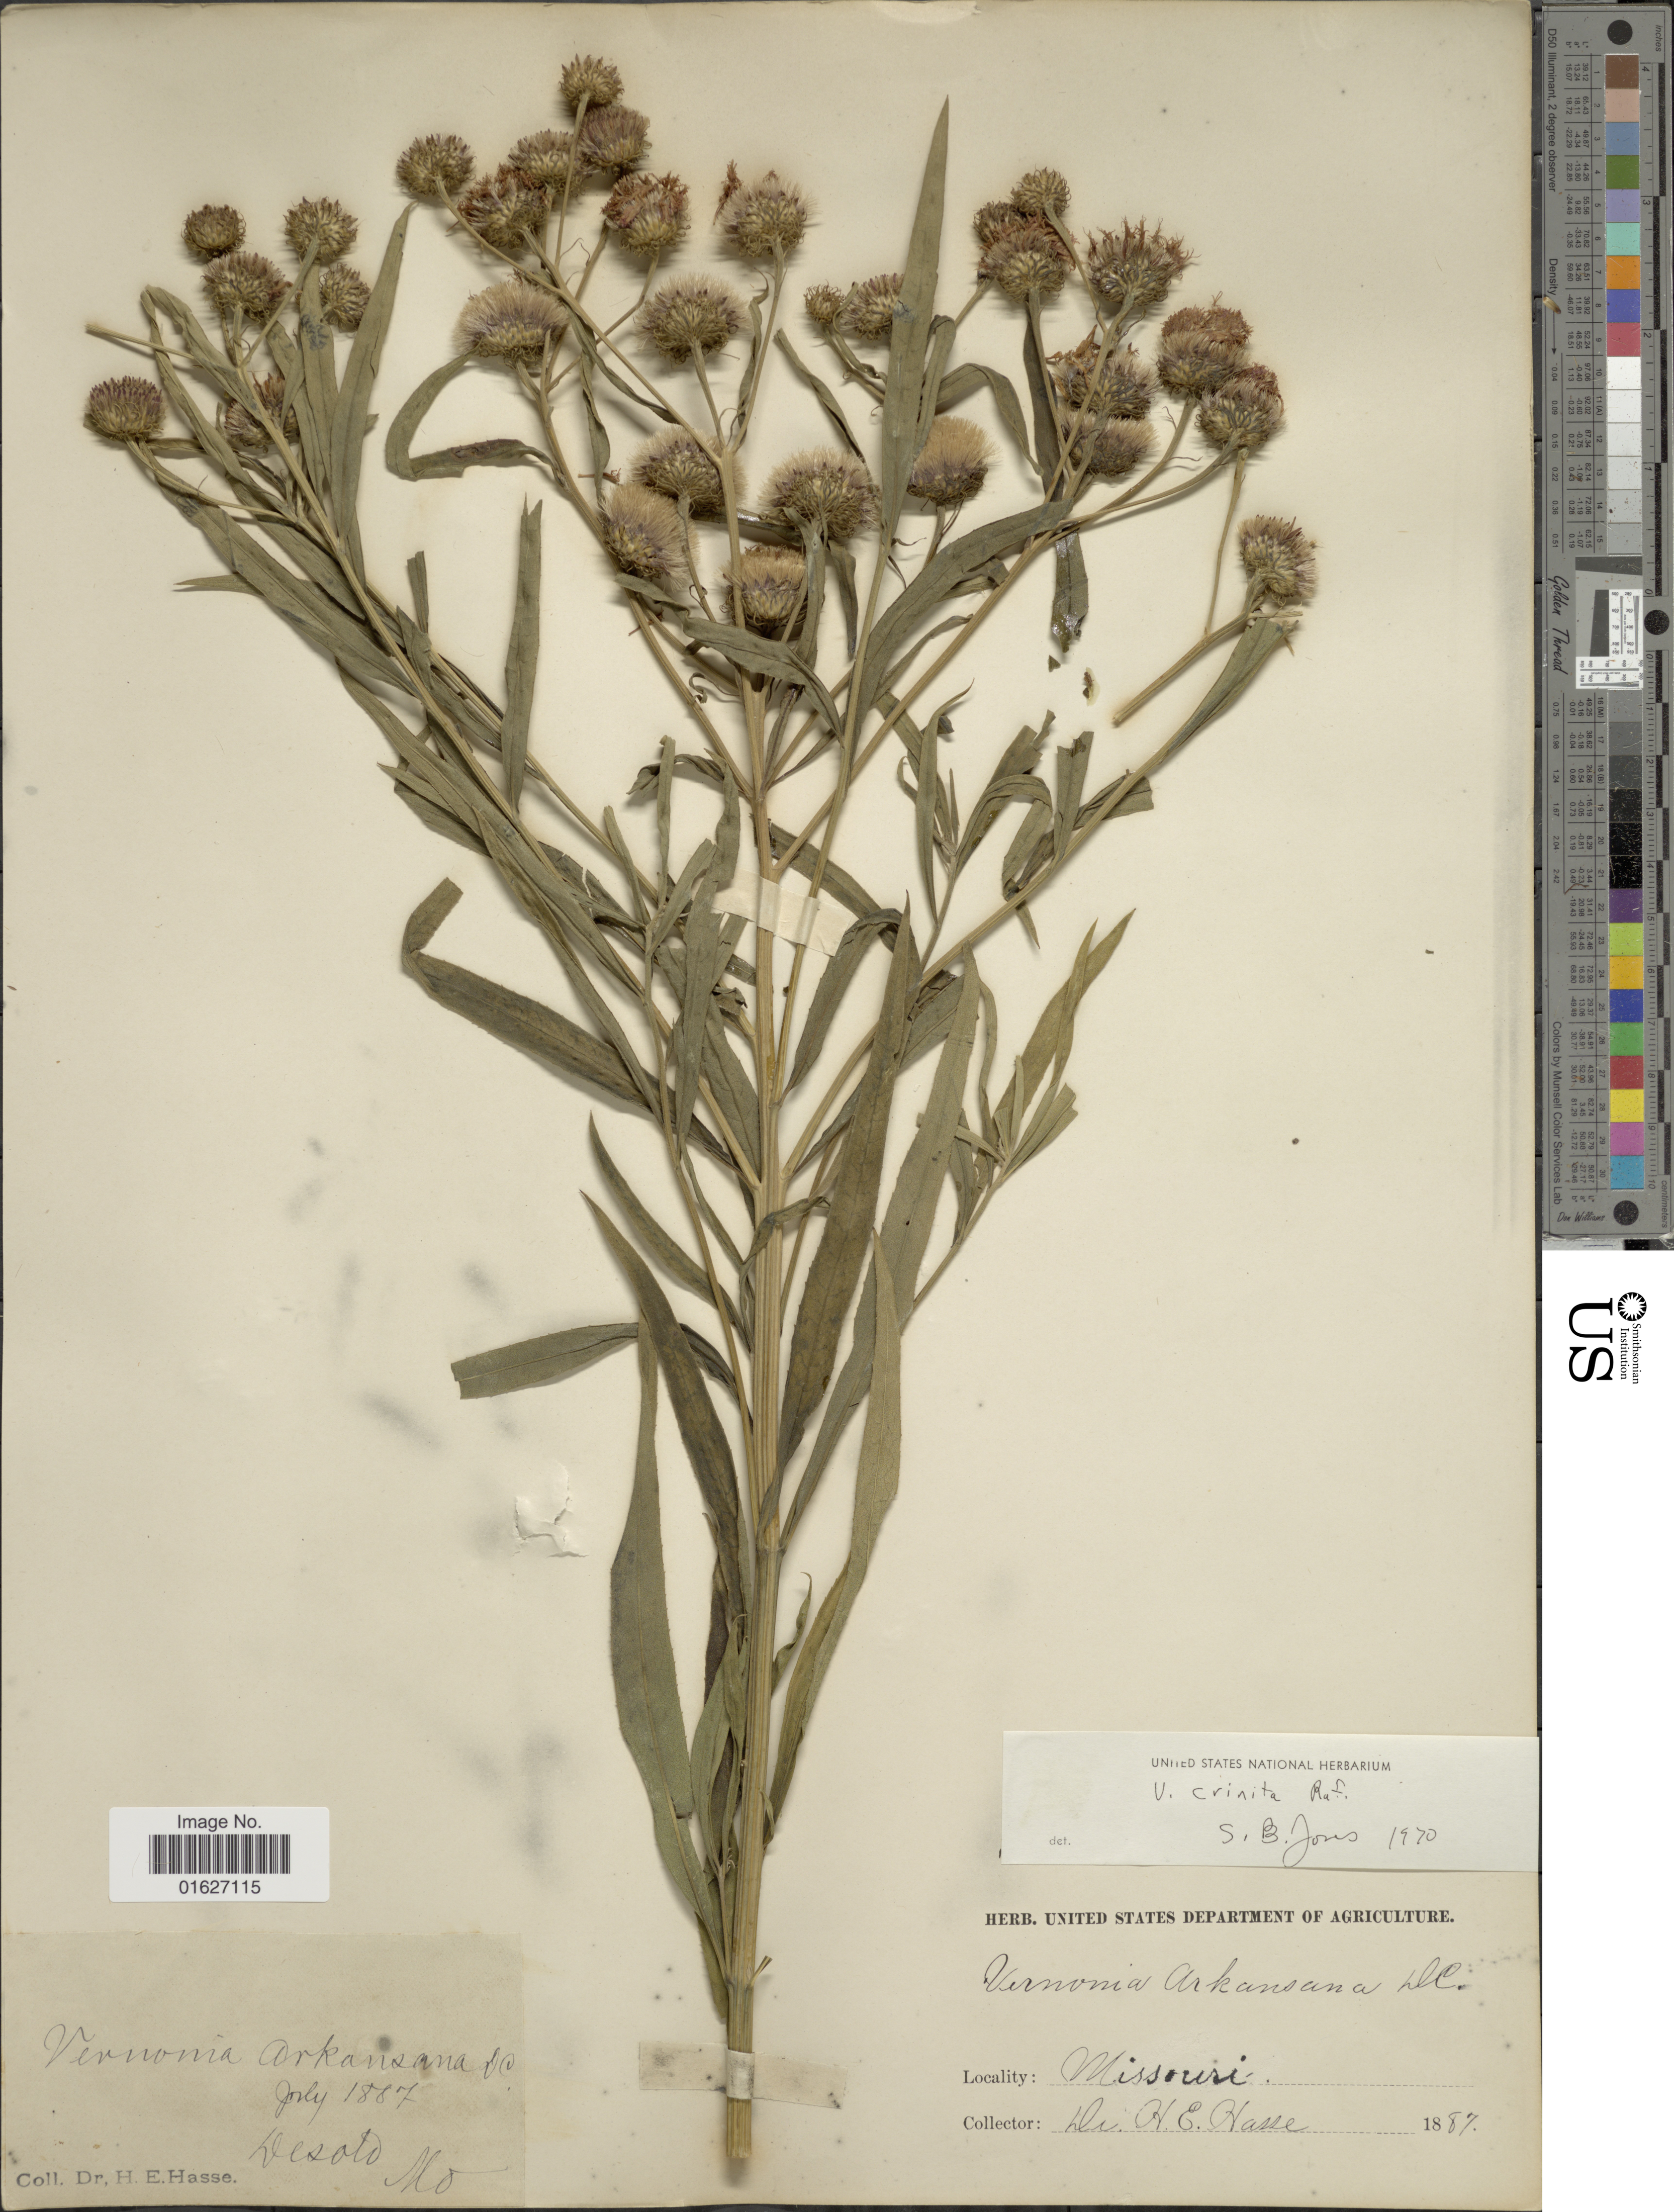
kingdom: Plantae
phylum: Tracheophyta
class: Magnoliopsida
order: Asterales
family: Asteraceae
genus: Vernonia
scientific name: Vernonia crinita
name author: Raf.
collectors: H. E. Hasse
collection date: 1887-07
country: United States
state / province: Missouri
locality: Desoto.